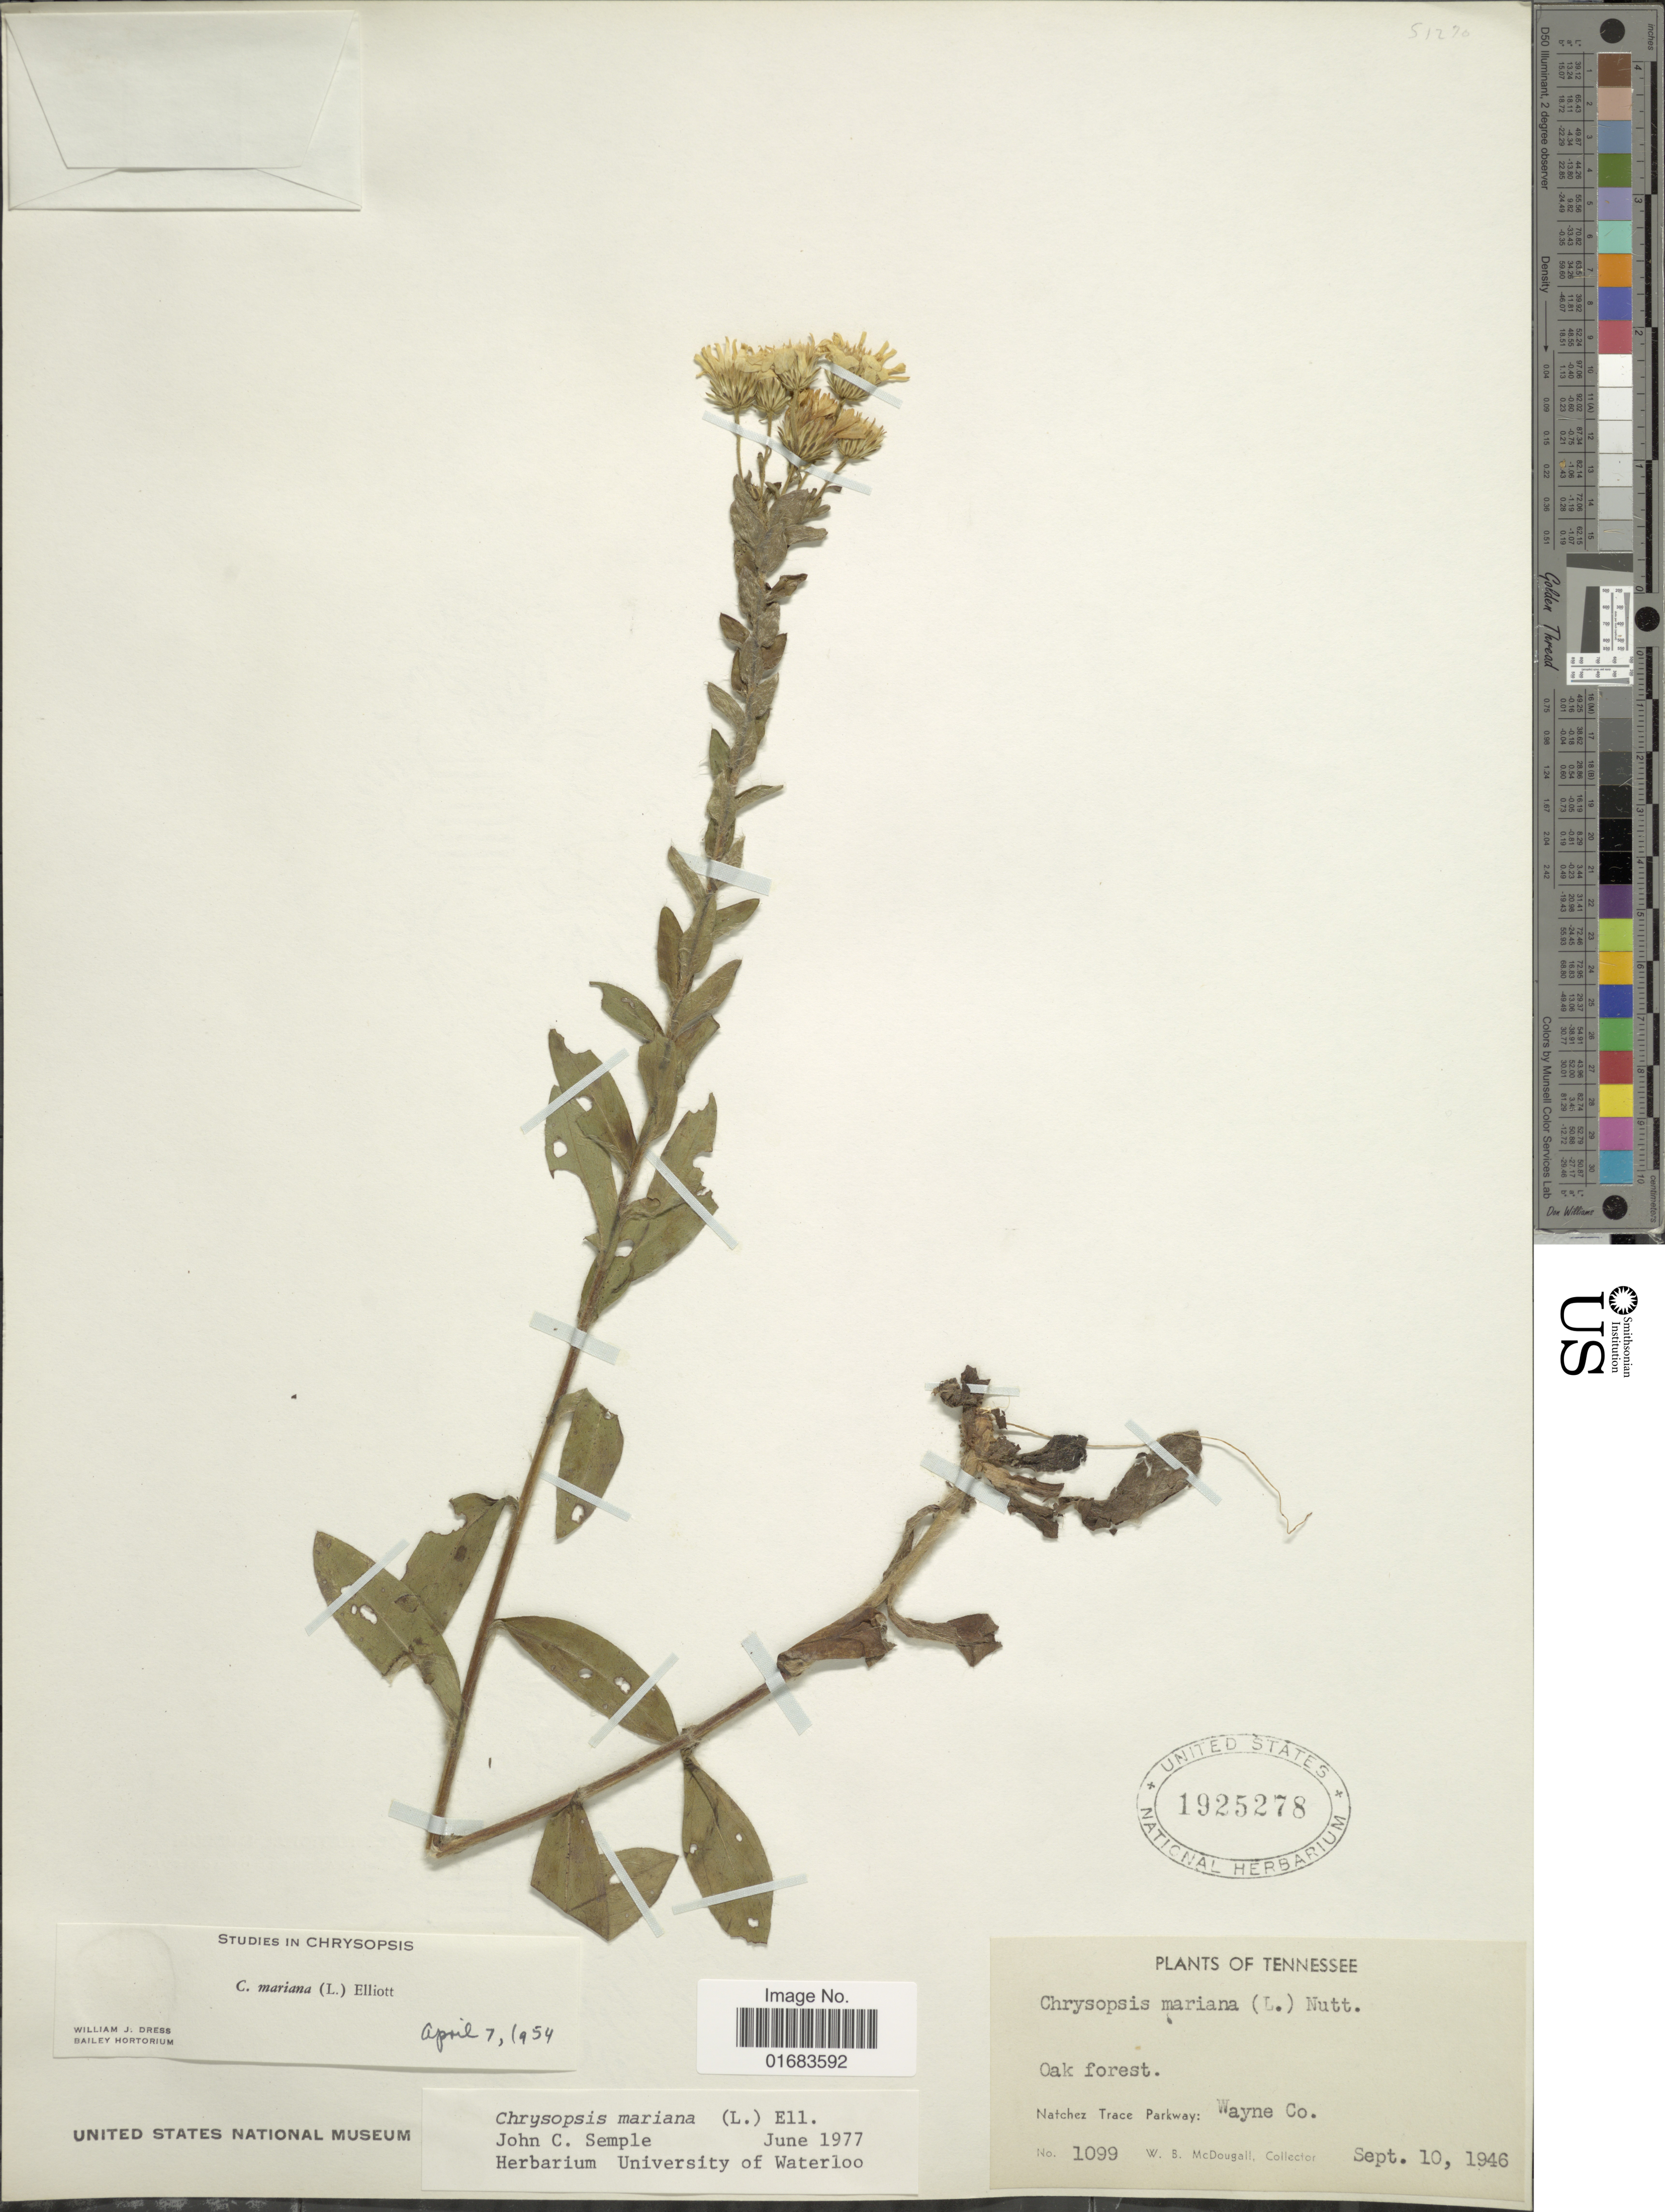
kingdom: Plantae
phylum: Tracheophyta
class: Magnoliopsida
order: Asterales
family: Asteraceae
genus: Chrysopsis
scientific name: Chrysopsis mariana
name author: (L.) Elliott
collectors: W. B. McDougall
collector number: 1099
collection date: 1946-09-10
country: United States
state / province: Tennessee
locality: Oak forest, Natchez Trace Parkway, Wayne Co.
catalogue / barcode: US 1925278